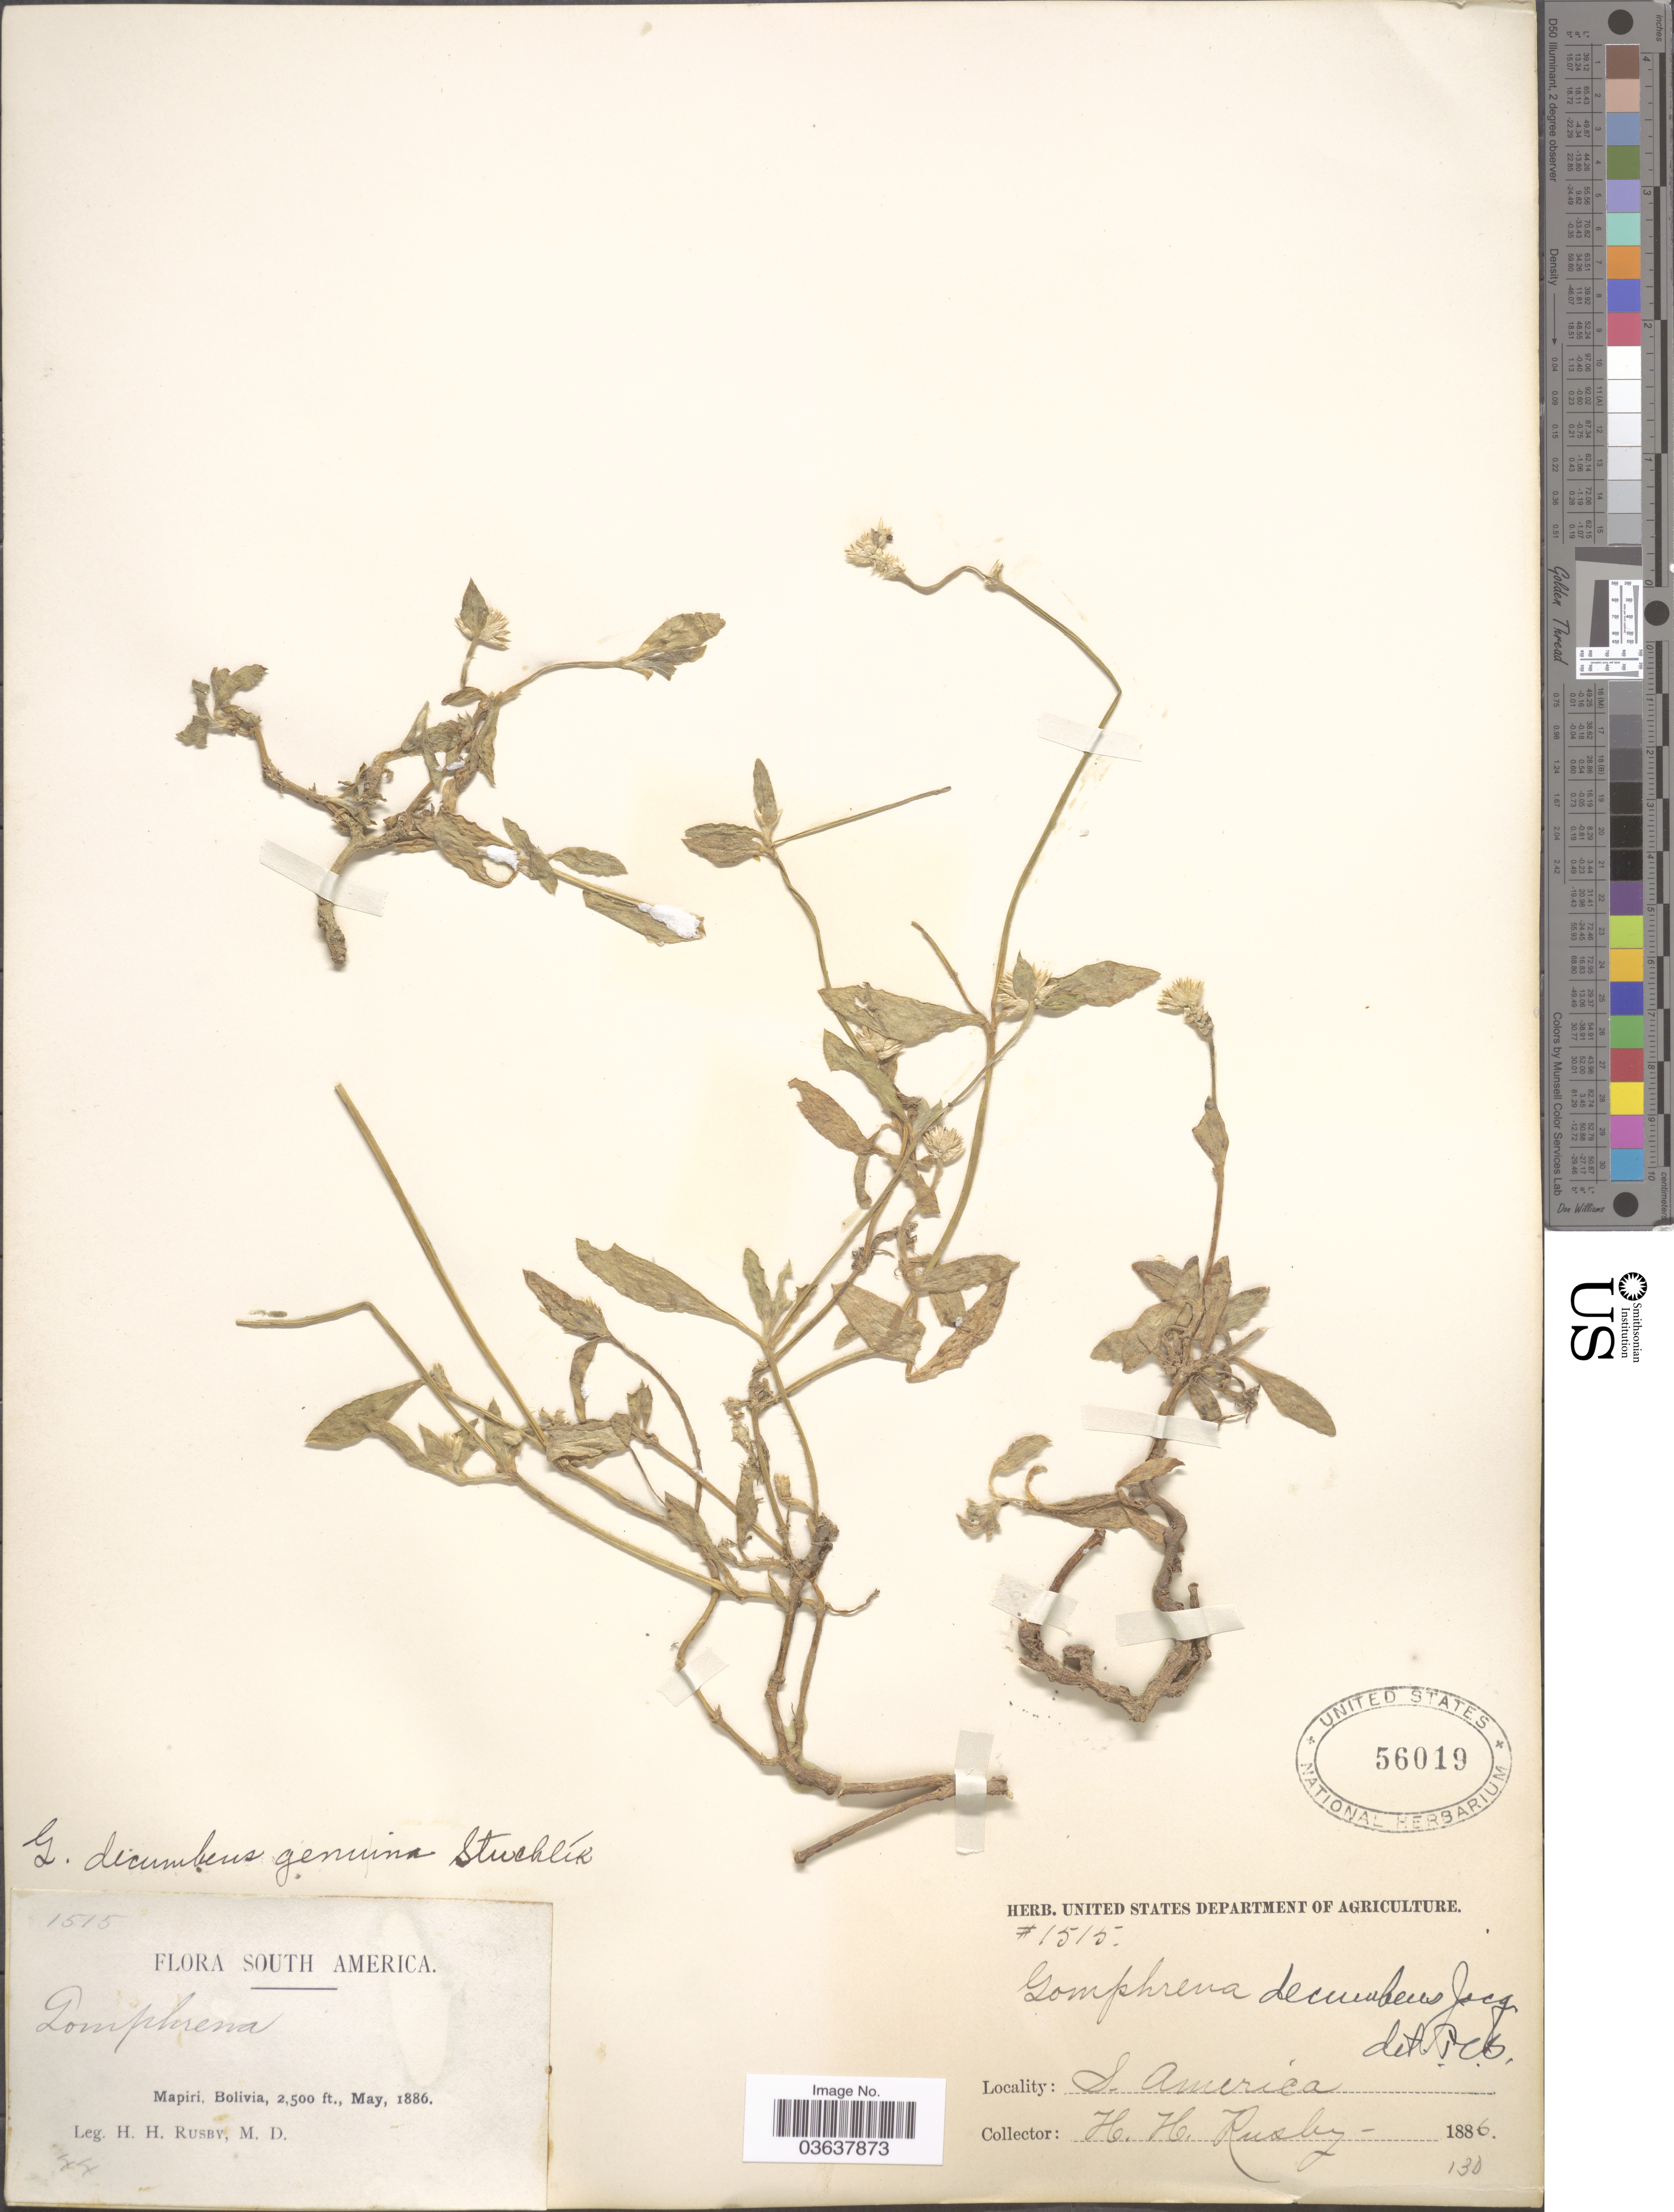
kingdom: Plantae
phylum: Tracheophyta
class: Magnoliopsida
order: Caryophyllales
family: Amaranthaceae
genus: Gomphrena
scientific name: Gomphrena decumbens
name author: Jacq.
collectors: H. H. Rusby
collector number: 1515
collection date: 1886-05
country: Bolivia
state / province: La Páz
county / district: Larecaja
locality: Mapiri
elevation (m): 762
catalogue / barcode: US 56019